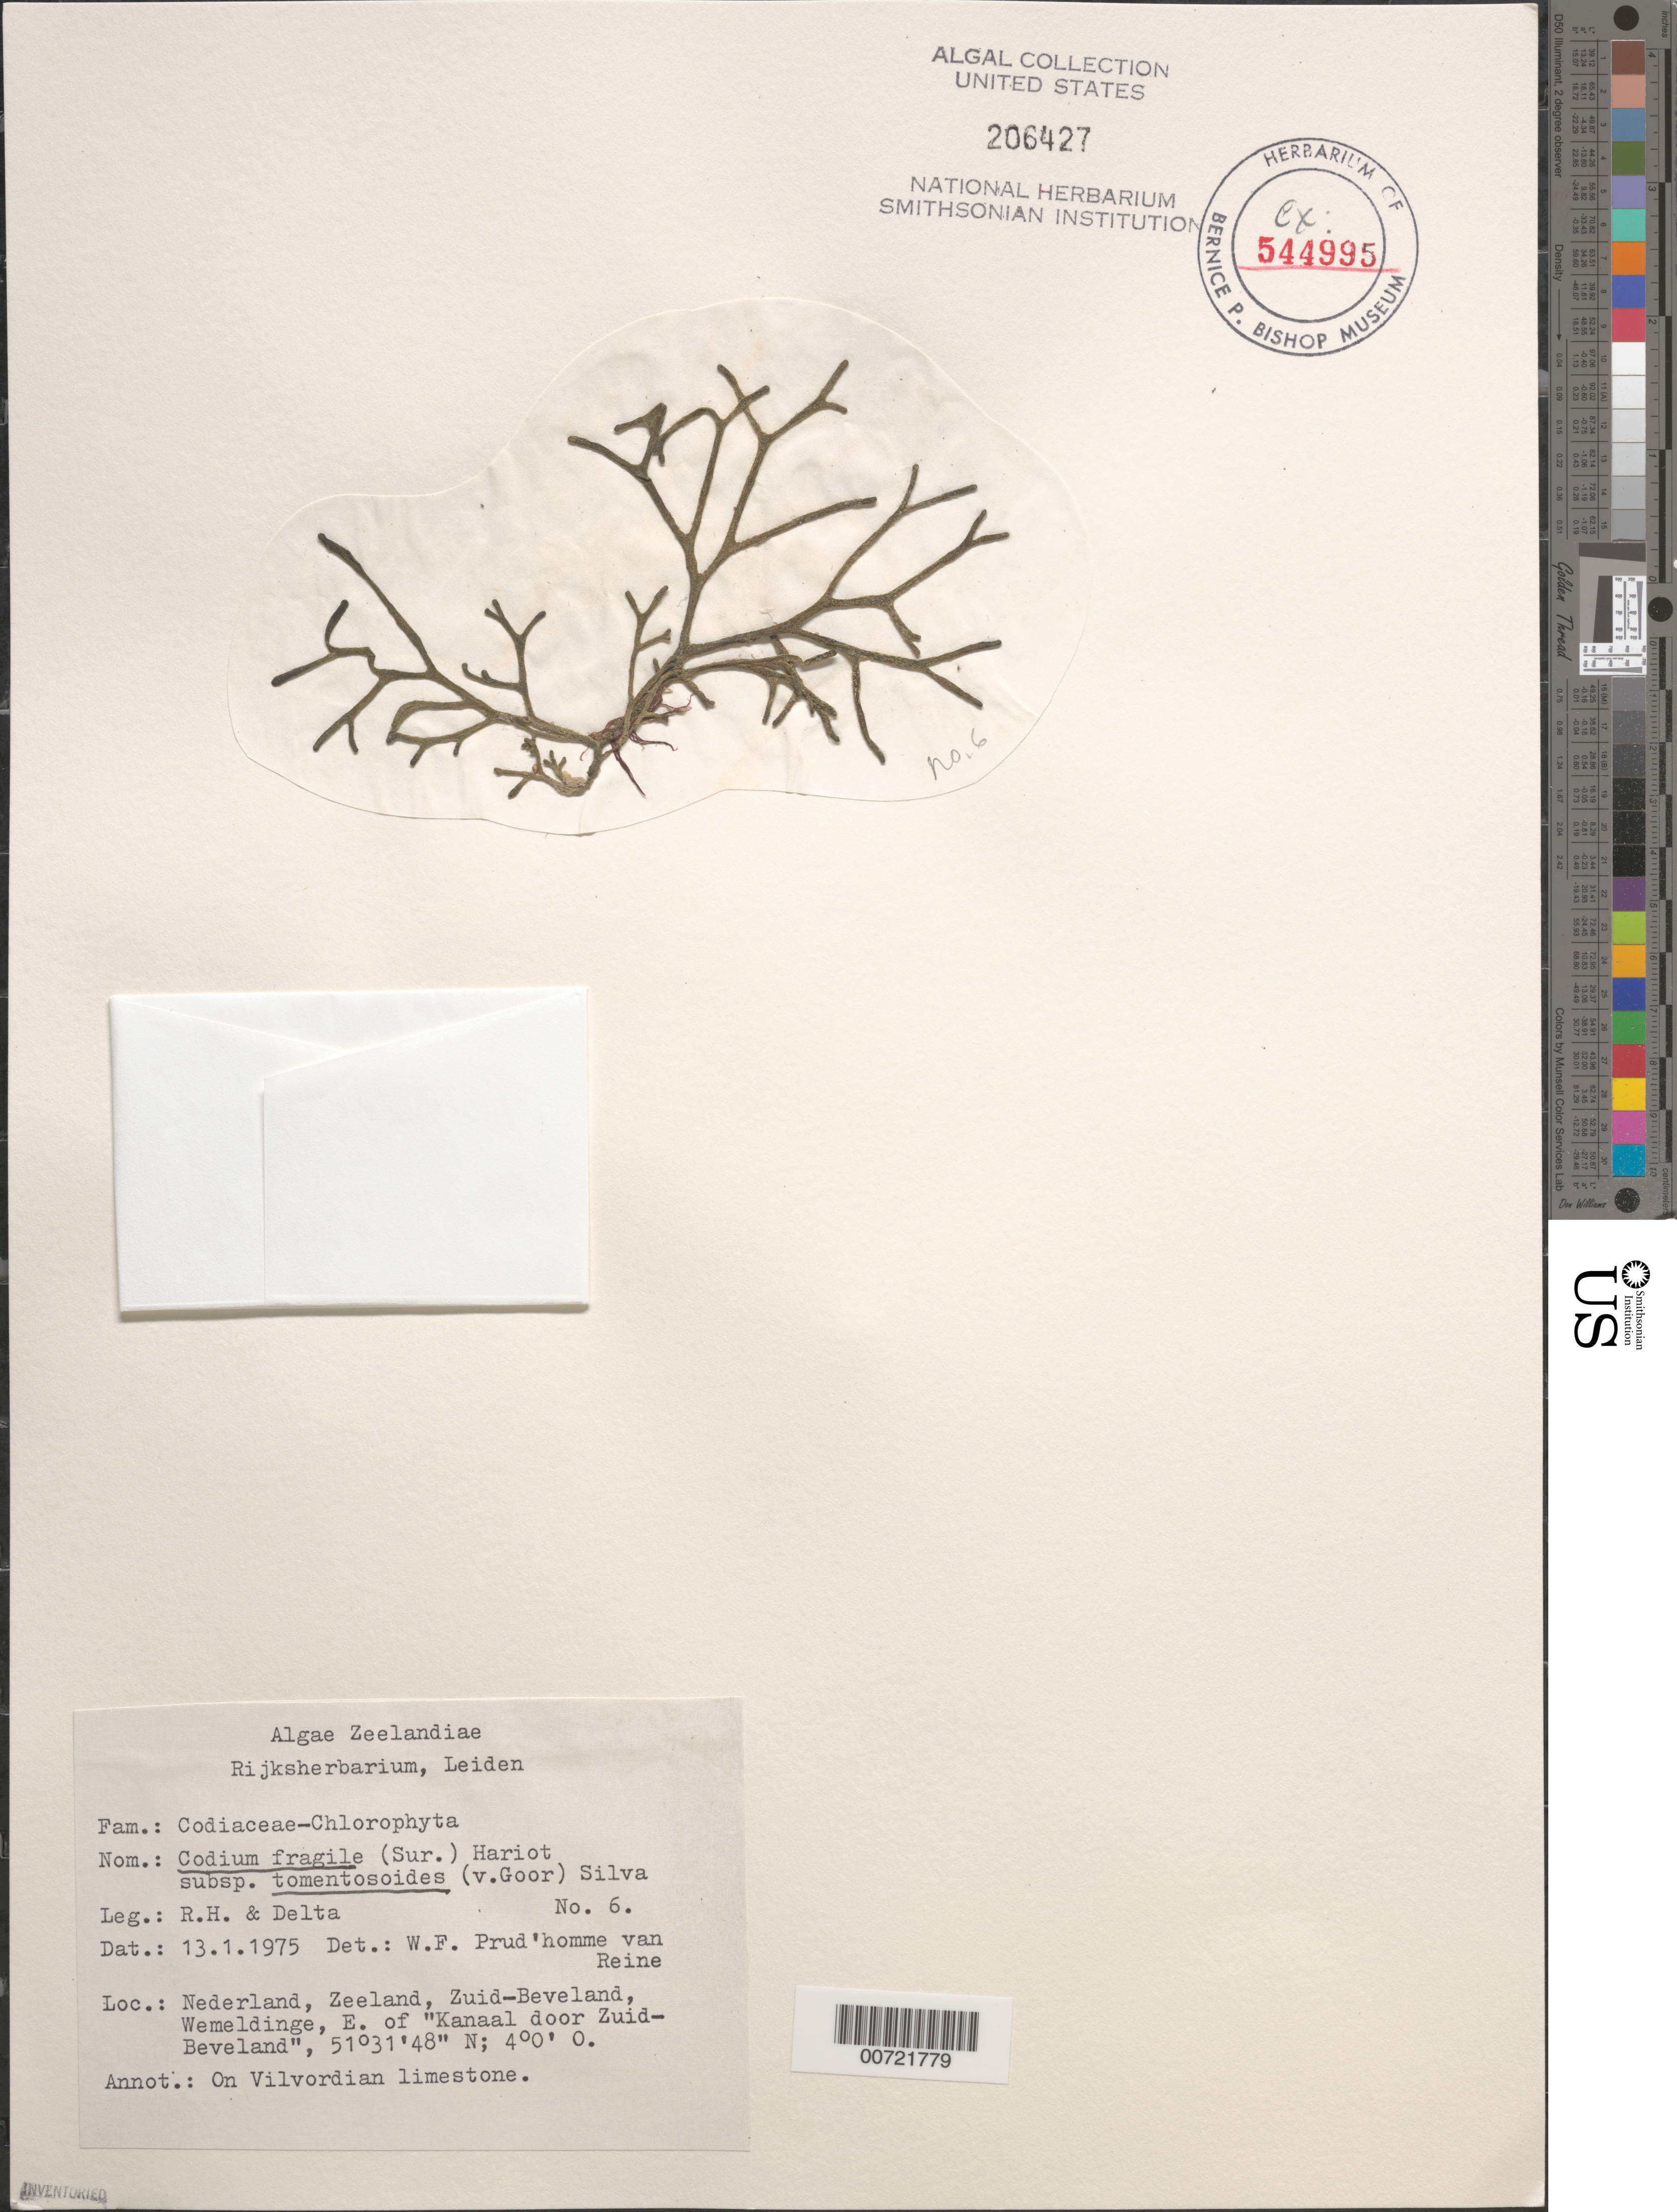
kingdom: Plantae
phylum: Chlorophyta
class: Ulvophyceae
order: Bryopsidales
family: Codiaceae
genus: Codium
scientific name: Codium fragile subsp. tomentosoides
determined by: Prud'homme van Reine, W. F.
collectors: R.H. & Delta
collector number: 6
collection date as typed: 13 Jan 1975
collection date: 1975-01-13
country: Netherlands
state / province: Zeeland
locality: Zuid-Beveland, Wemeldinge, east of Kanaal door Zuid-Beveland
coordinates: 51 31' 48" N, 4 00' E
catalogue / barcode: US 206427